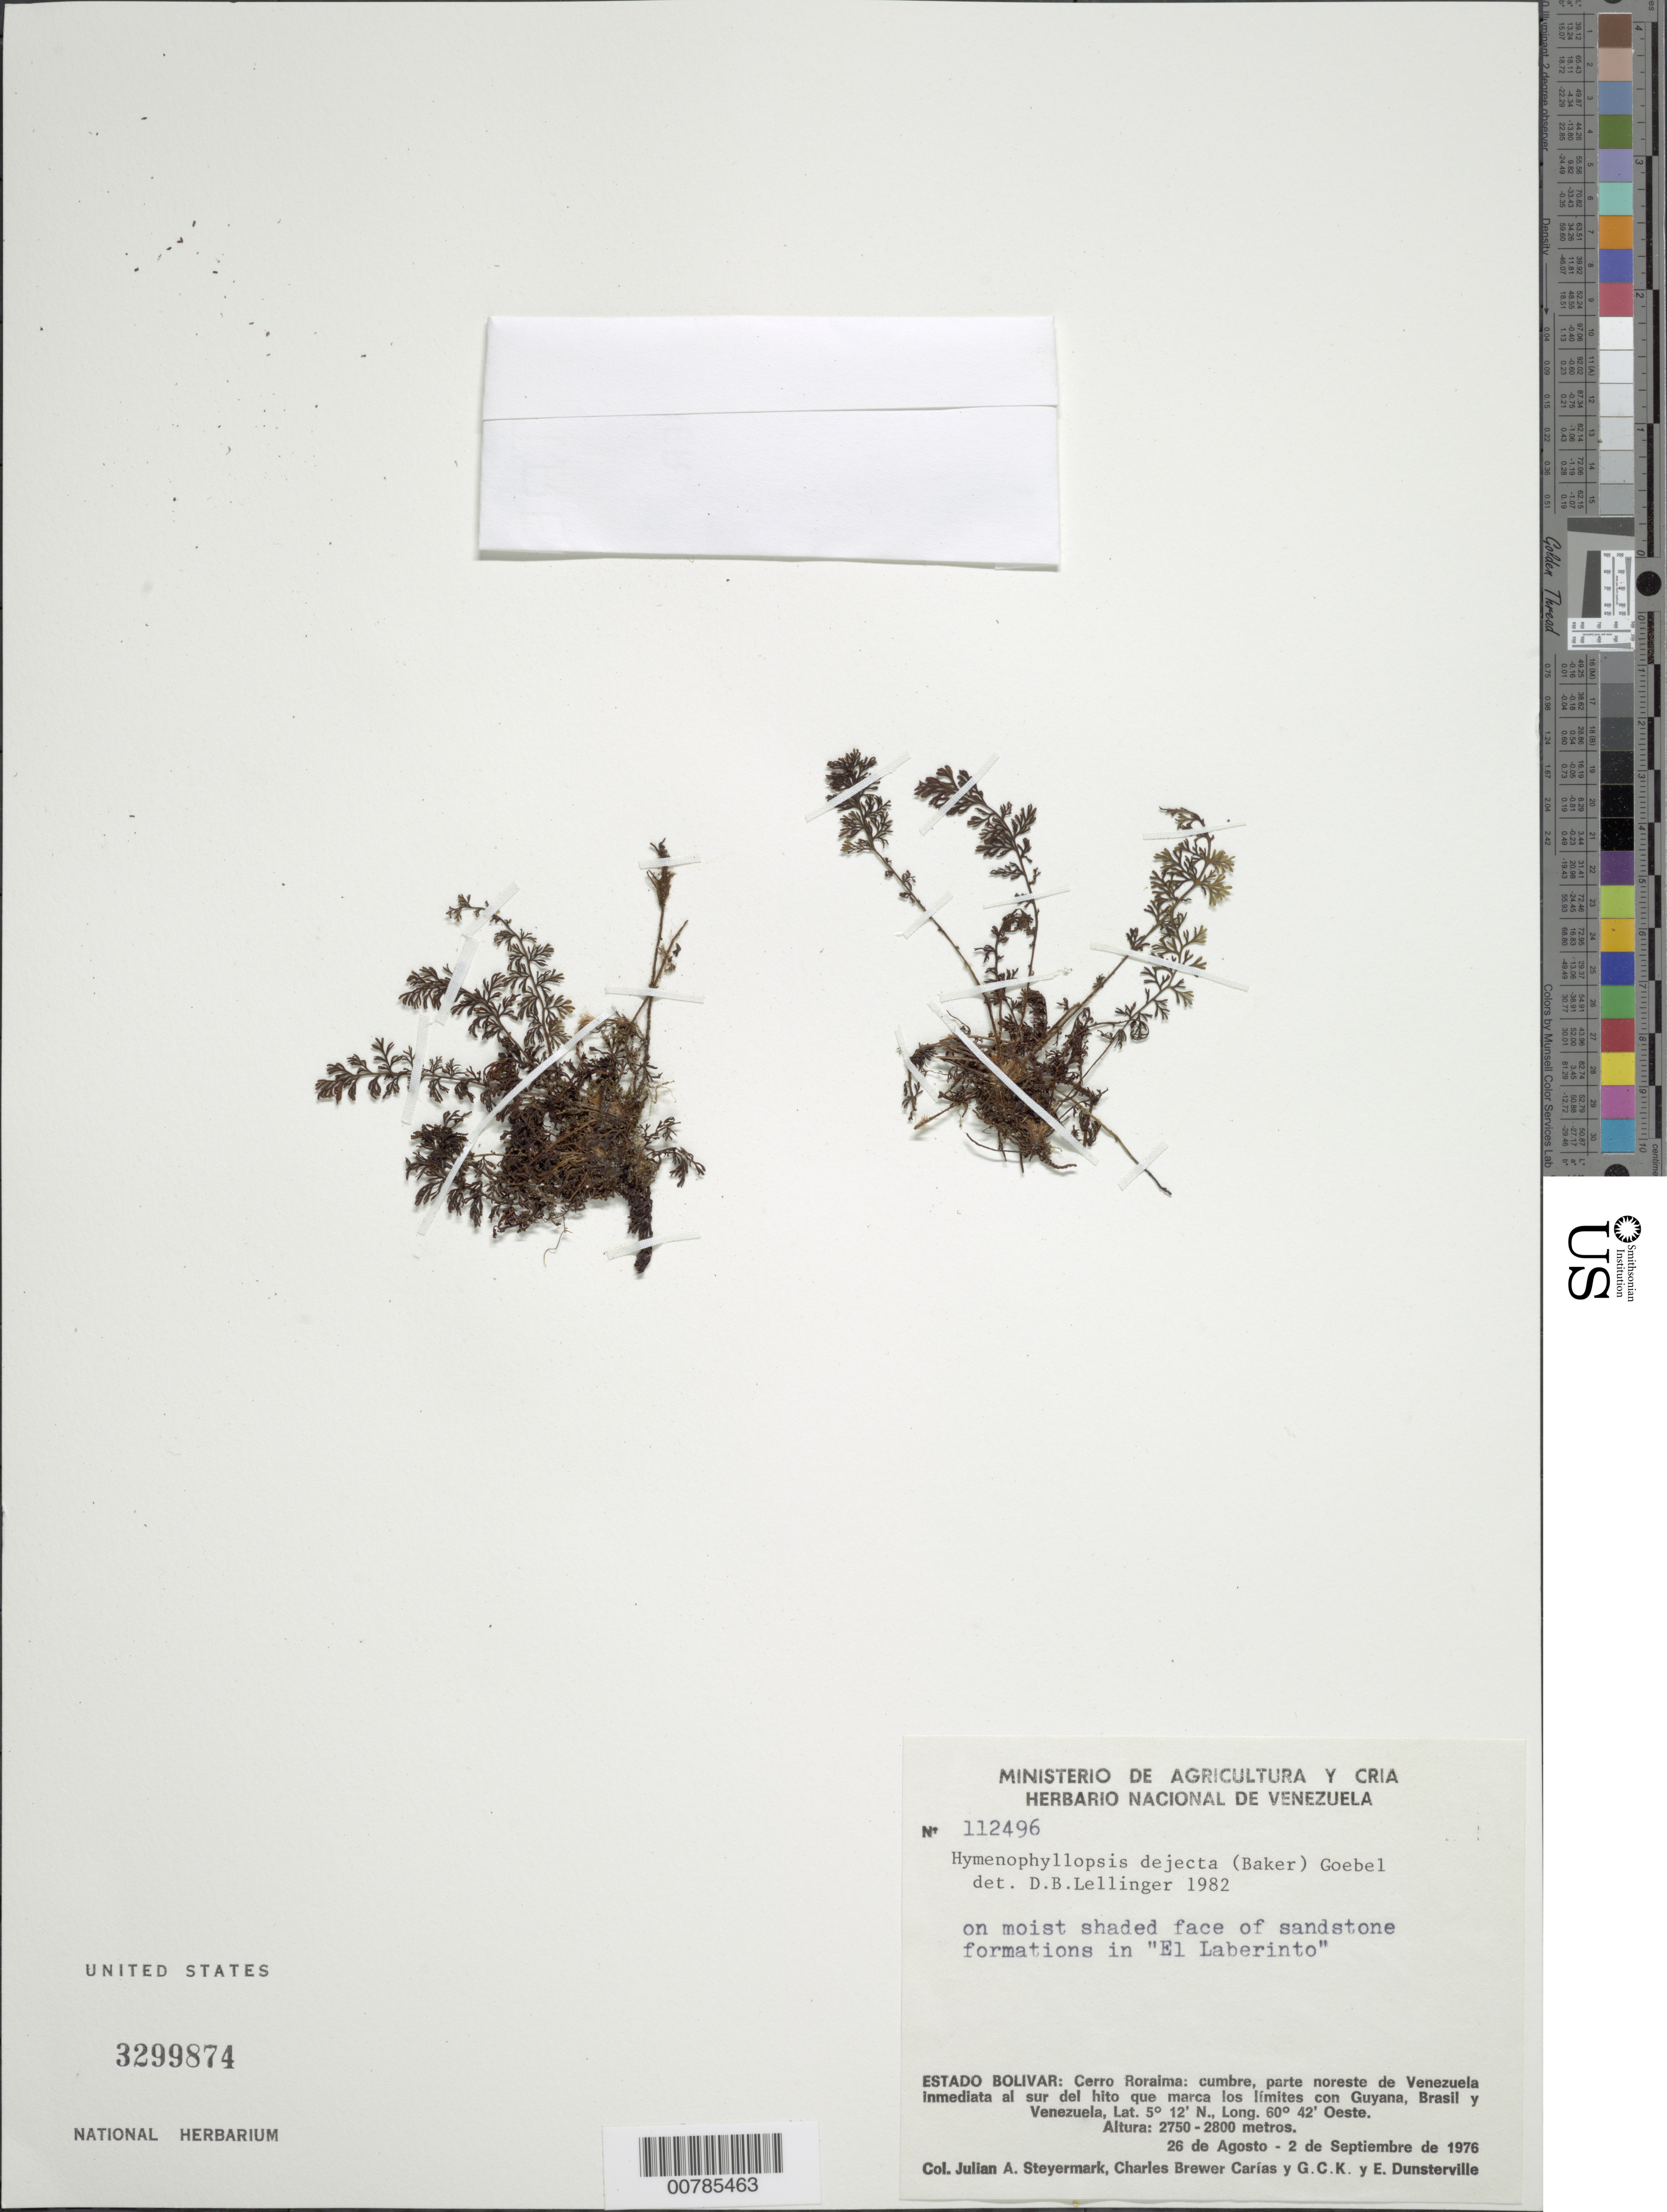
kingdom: Plantae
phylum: Tracheophyta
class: Polypodiopsida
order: Cyatheales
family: Cyatheaceae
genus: Cyathea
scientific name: Cyathea sp.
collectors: J. Steyermark, C. Brewer-Carias, G. C. K. Dunsterville & E. Dunsterville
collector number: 112496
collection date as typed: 26-Aug-76 to 2-Sep-76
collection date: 1976-08-26/1976-09-02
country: Venezuela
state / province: Bolívar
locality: Cerro Roraima: parte NE de Venezuela inmediata al S del hito que marca los límites con Guyana, Brasil y Ven. Between camp and the morro formations of "El Laberinto"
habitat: Moist shaded face of sandstone formations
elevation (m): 2750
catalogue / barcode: US 3299874